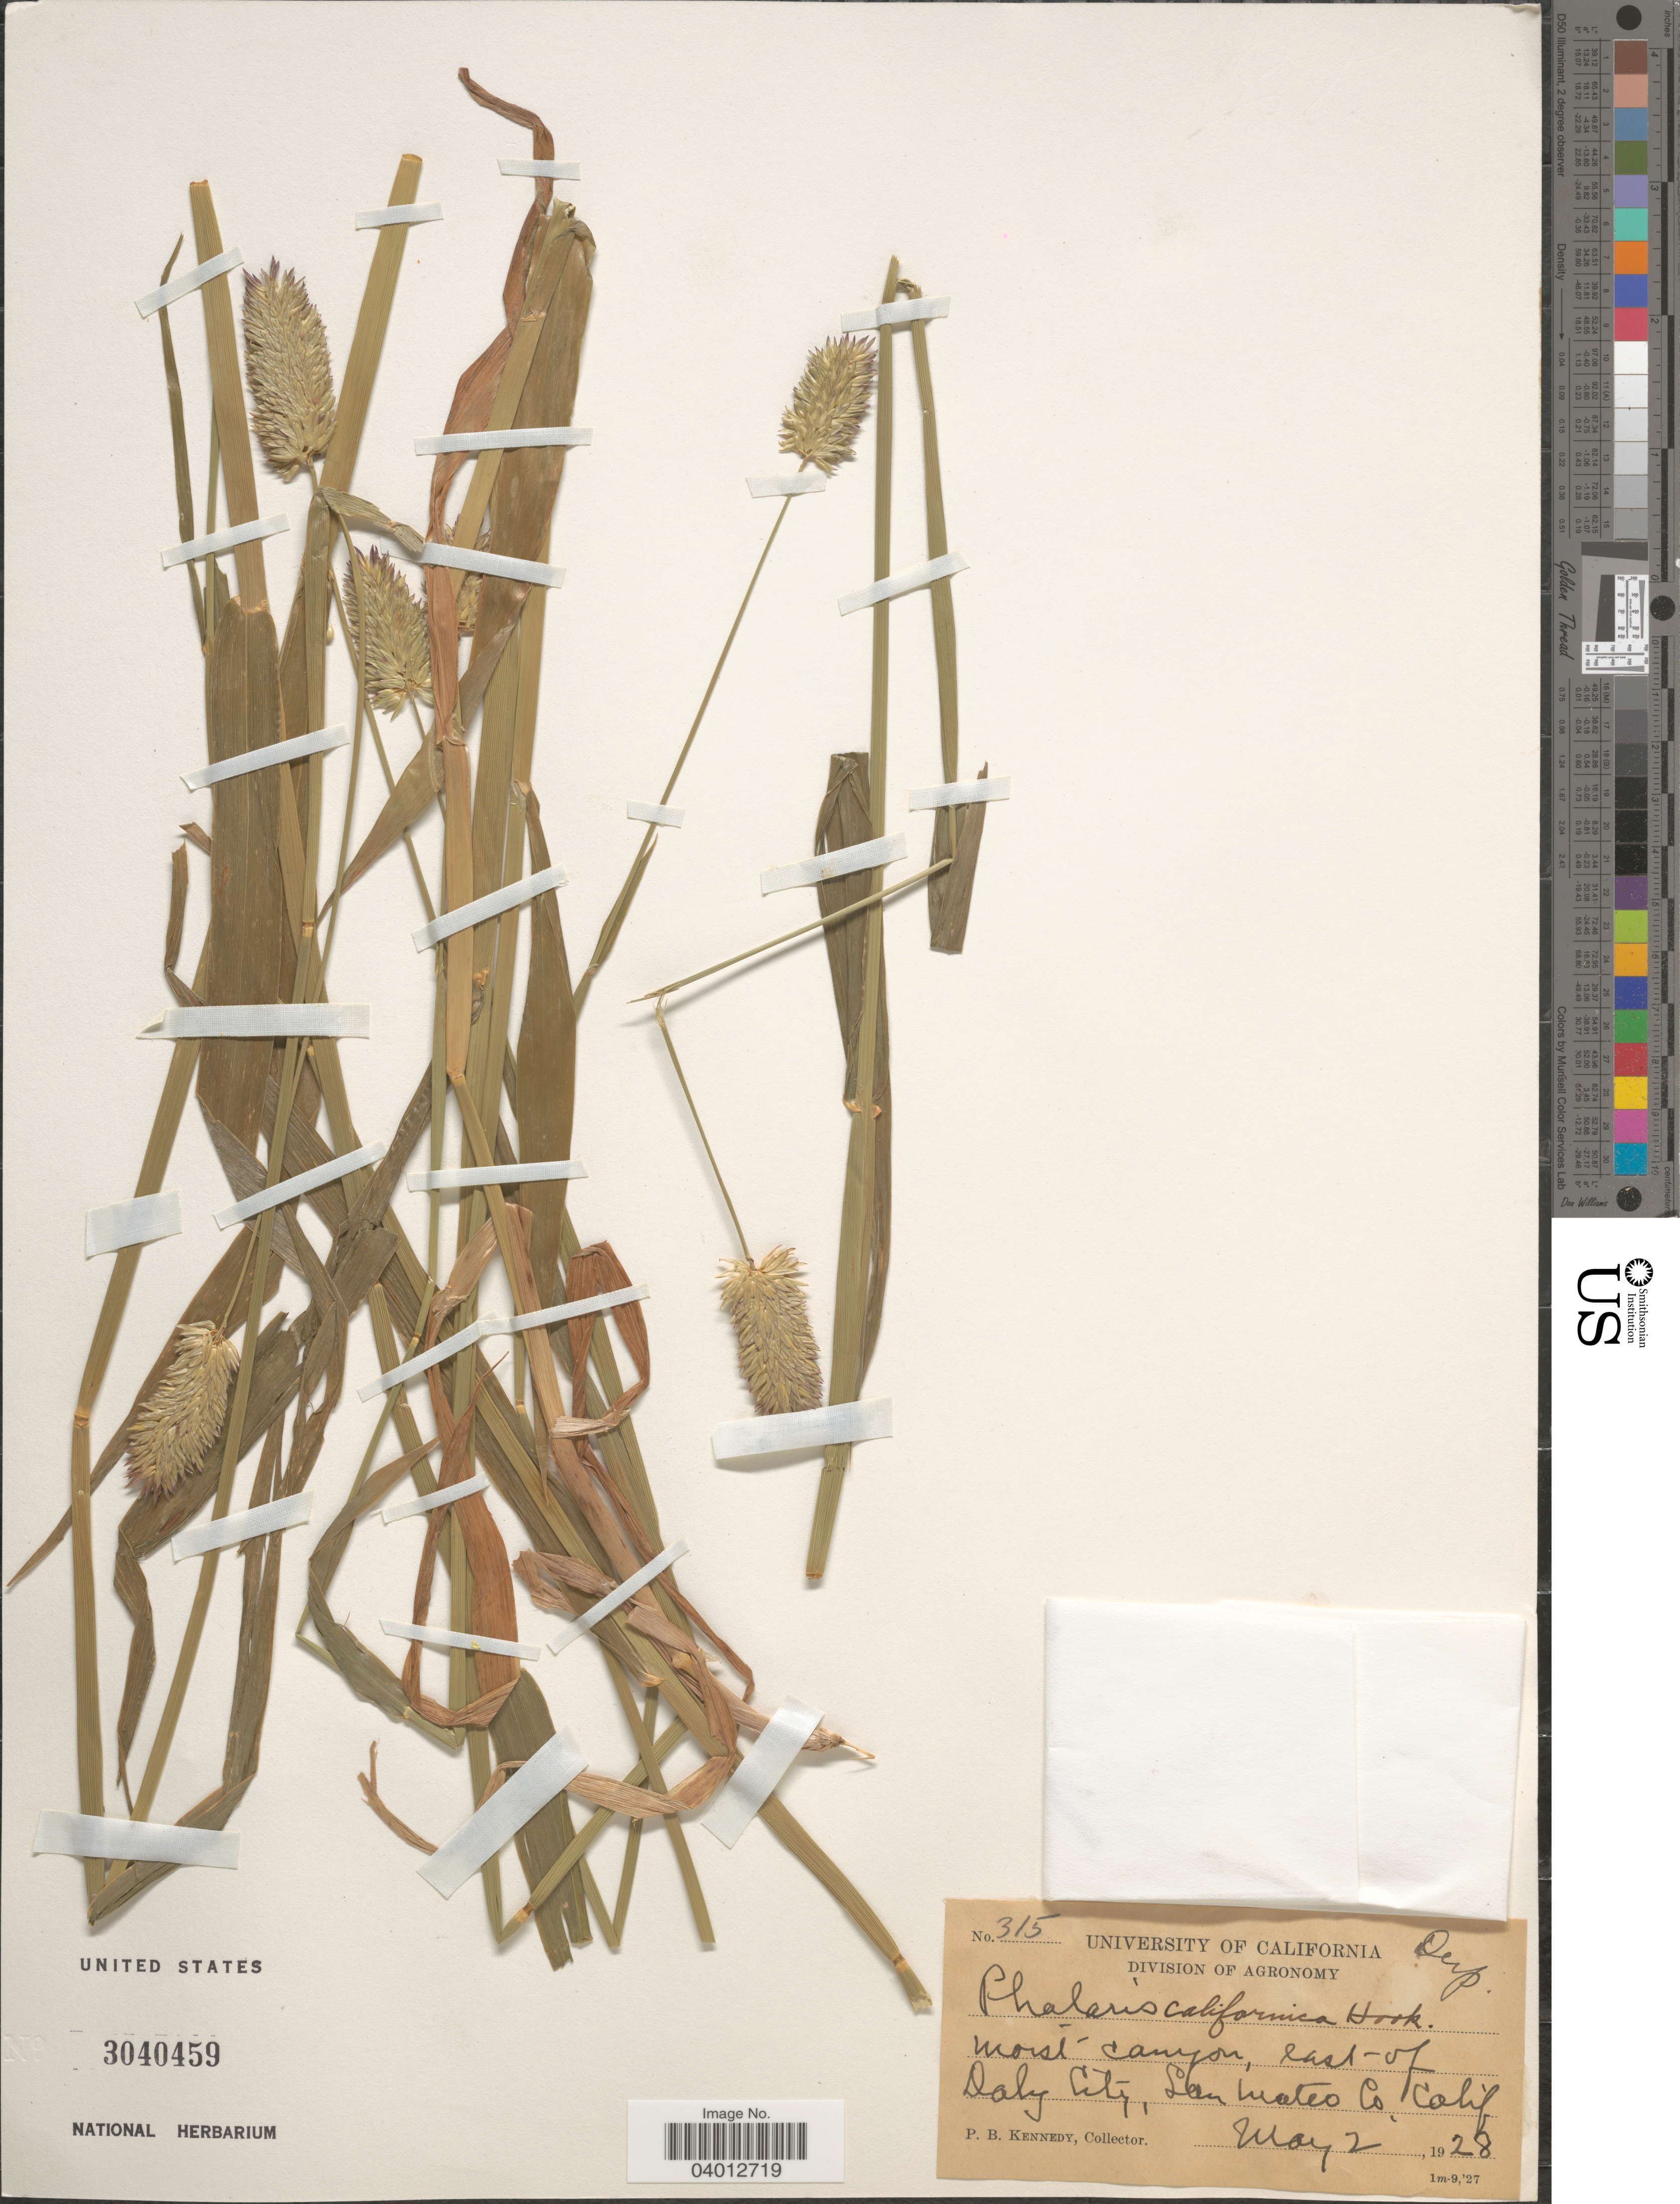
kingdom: Plantae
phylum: Tracheophyta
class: Liliopsida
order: Poales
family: Poaceae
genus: Phalaris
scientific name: Phalaris californica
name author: Hook. & Arn.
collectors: P. B. Kennedy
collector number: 315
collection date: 1928-05-02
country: United States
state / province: California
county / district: San Mateo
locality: East of Daly City, San Mateo Co.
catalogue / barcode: US 3040459